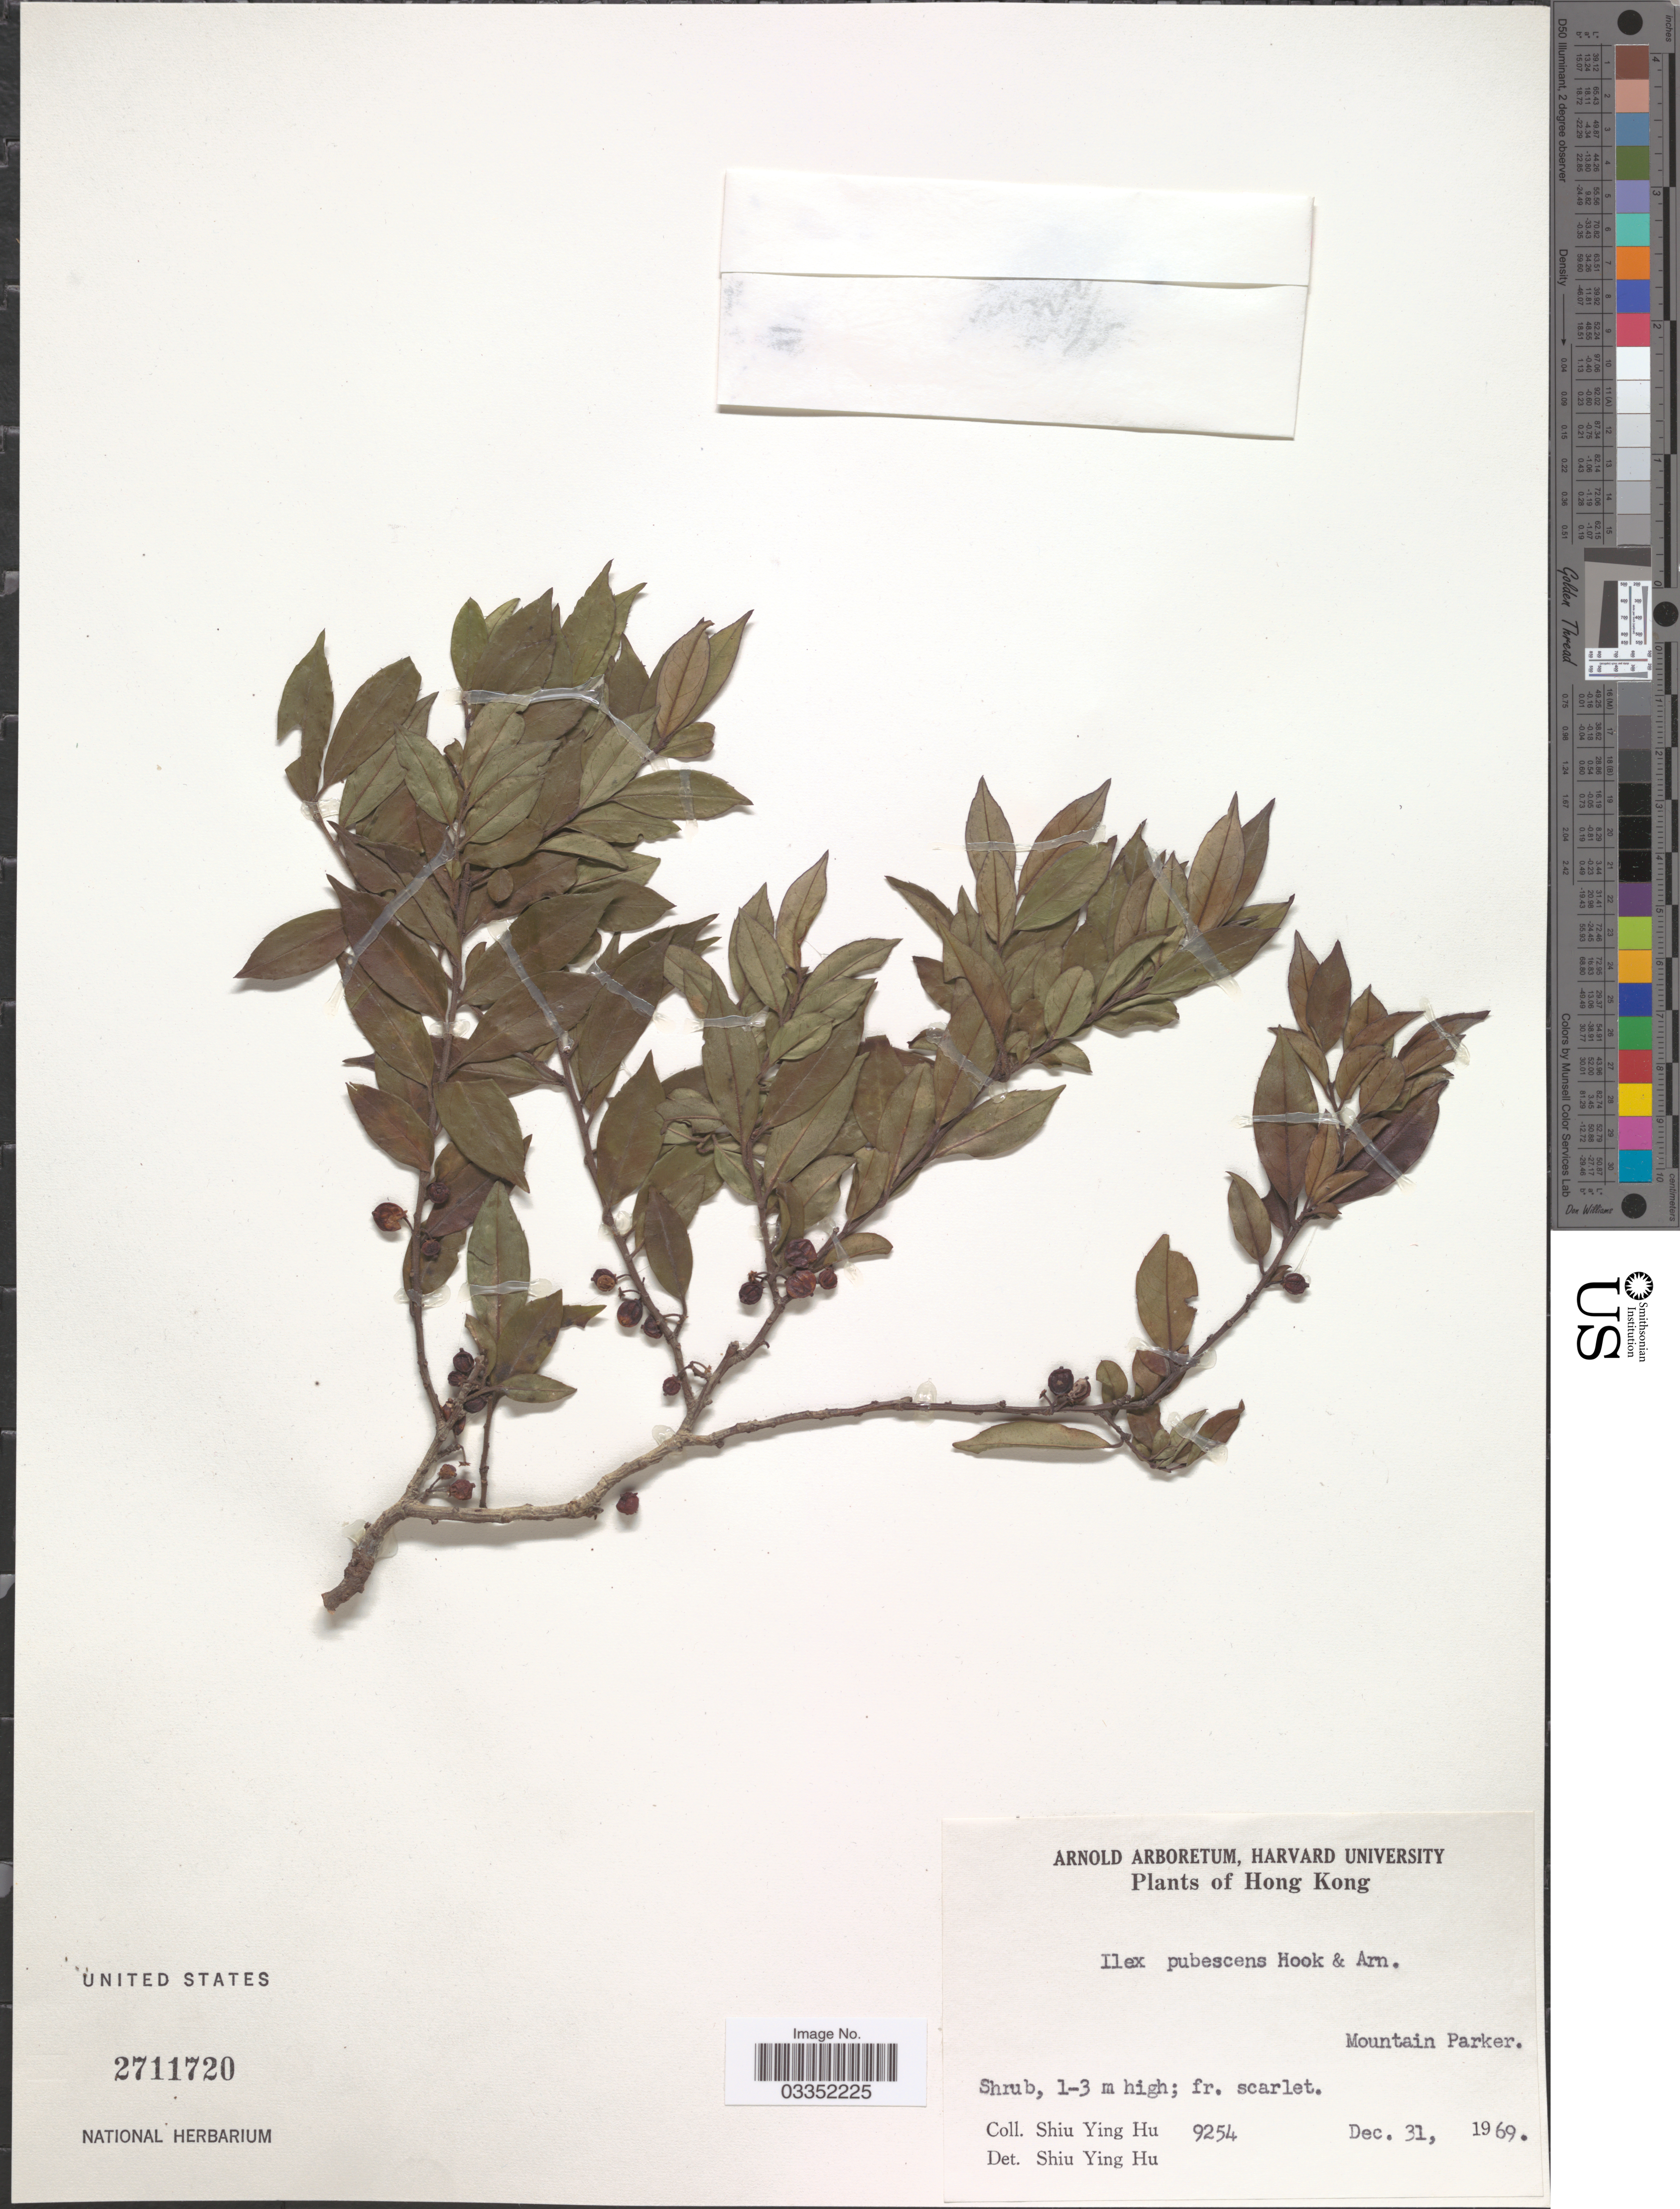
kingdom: Plantae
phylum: Tracheophyta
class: Magnoliopsida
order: Aquifoliales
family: Aquifoliaceae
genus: Ilex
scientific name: Ilex pubescens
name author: Hook. & Arn.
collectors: S. Y. Hu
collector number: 9254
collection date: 1969-12-31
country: China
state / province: Hong Kong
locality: Mountain Parker.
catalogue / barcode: US 2711720